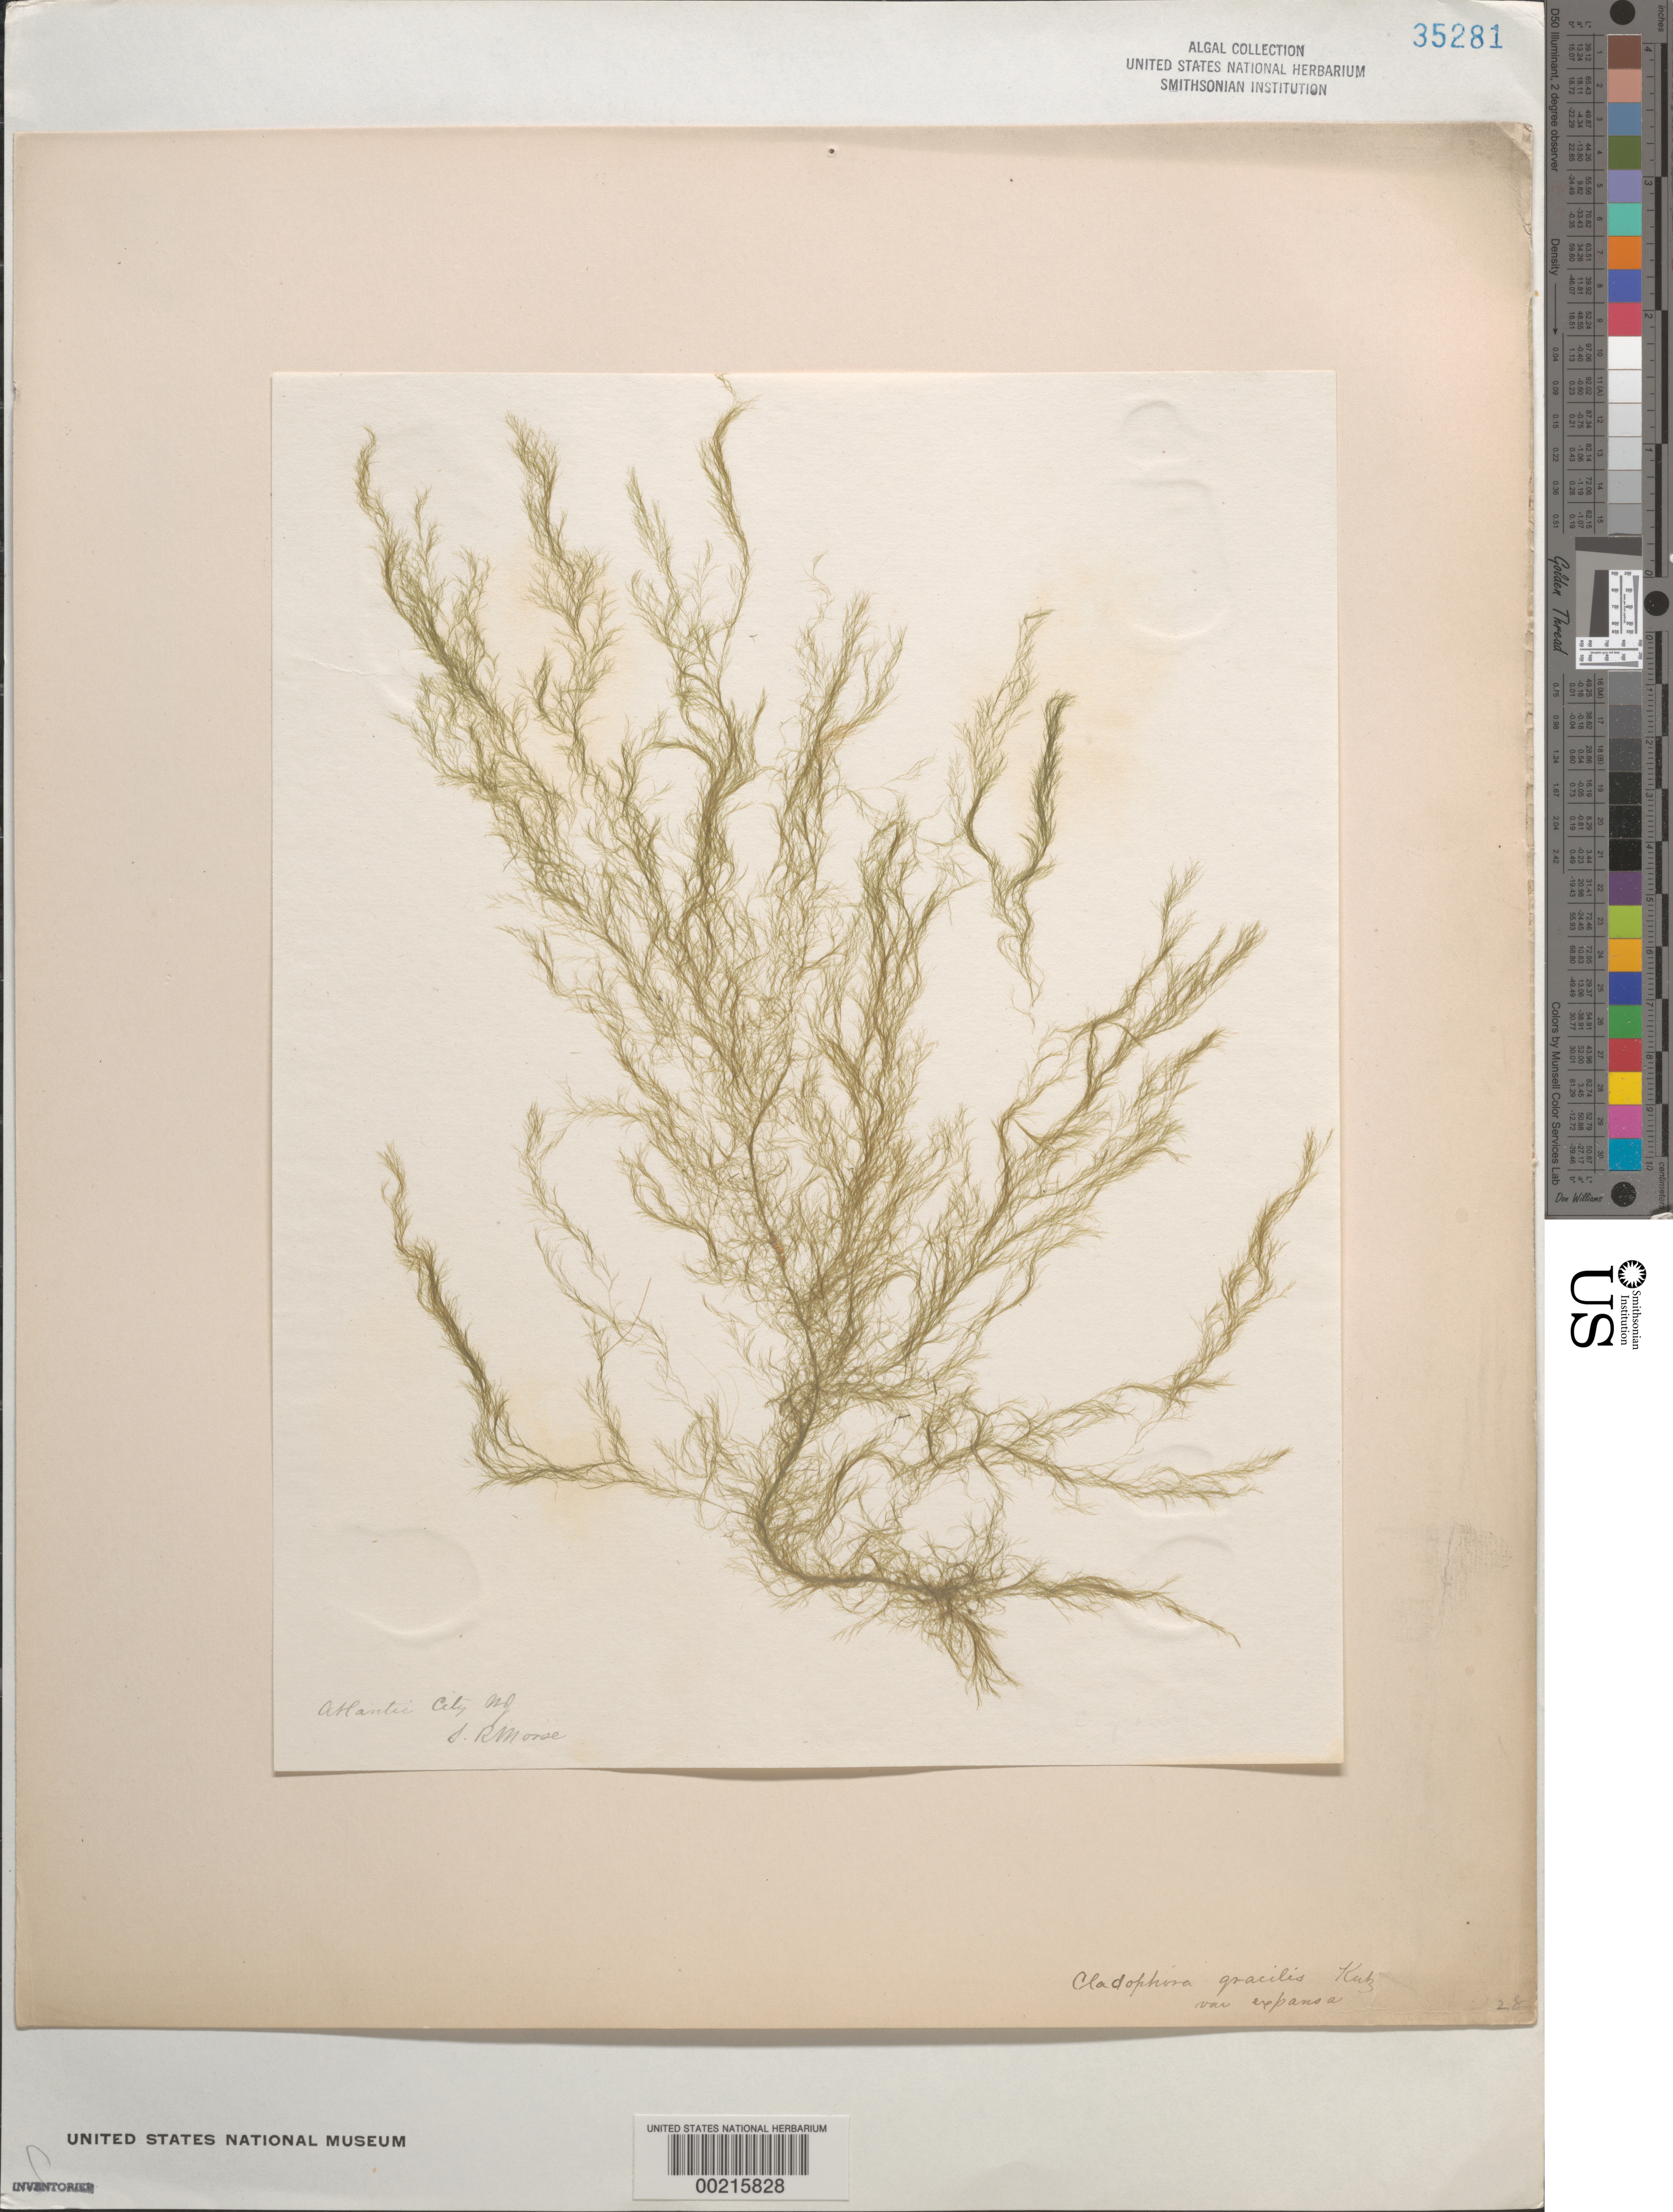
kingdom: Plantae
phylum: Chlorophyta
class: Ulvophyceae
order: Cladophorales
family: Cladophoraceae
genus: Cladophora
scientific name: Cladophora gracilis var. expansa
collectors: S. Morse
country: United States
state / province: New Jersey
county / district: Atlantic County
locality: Atlantic City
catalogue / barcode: US 35281